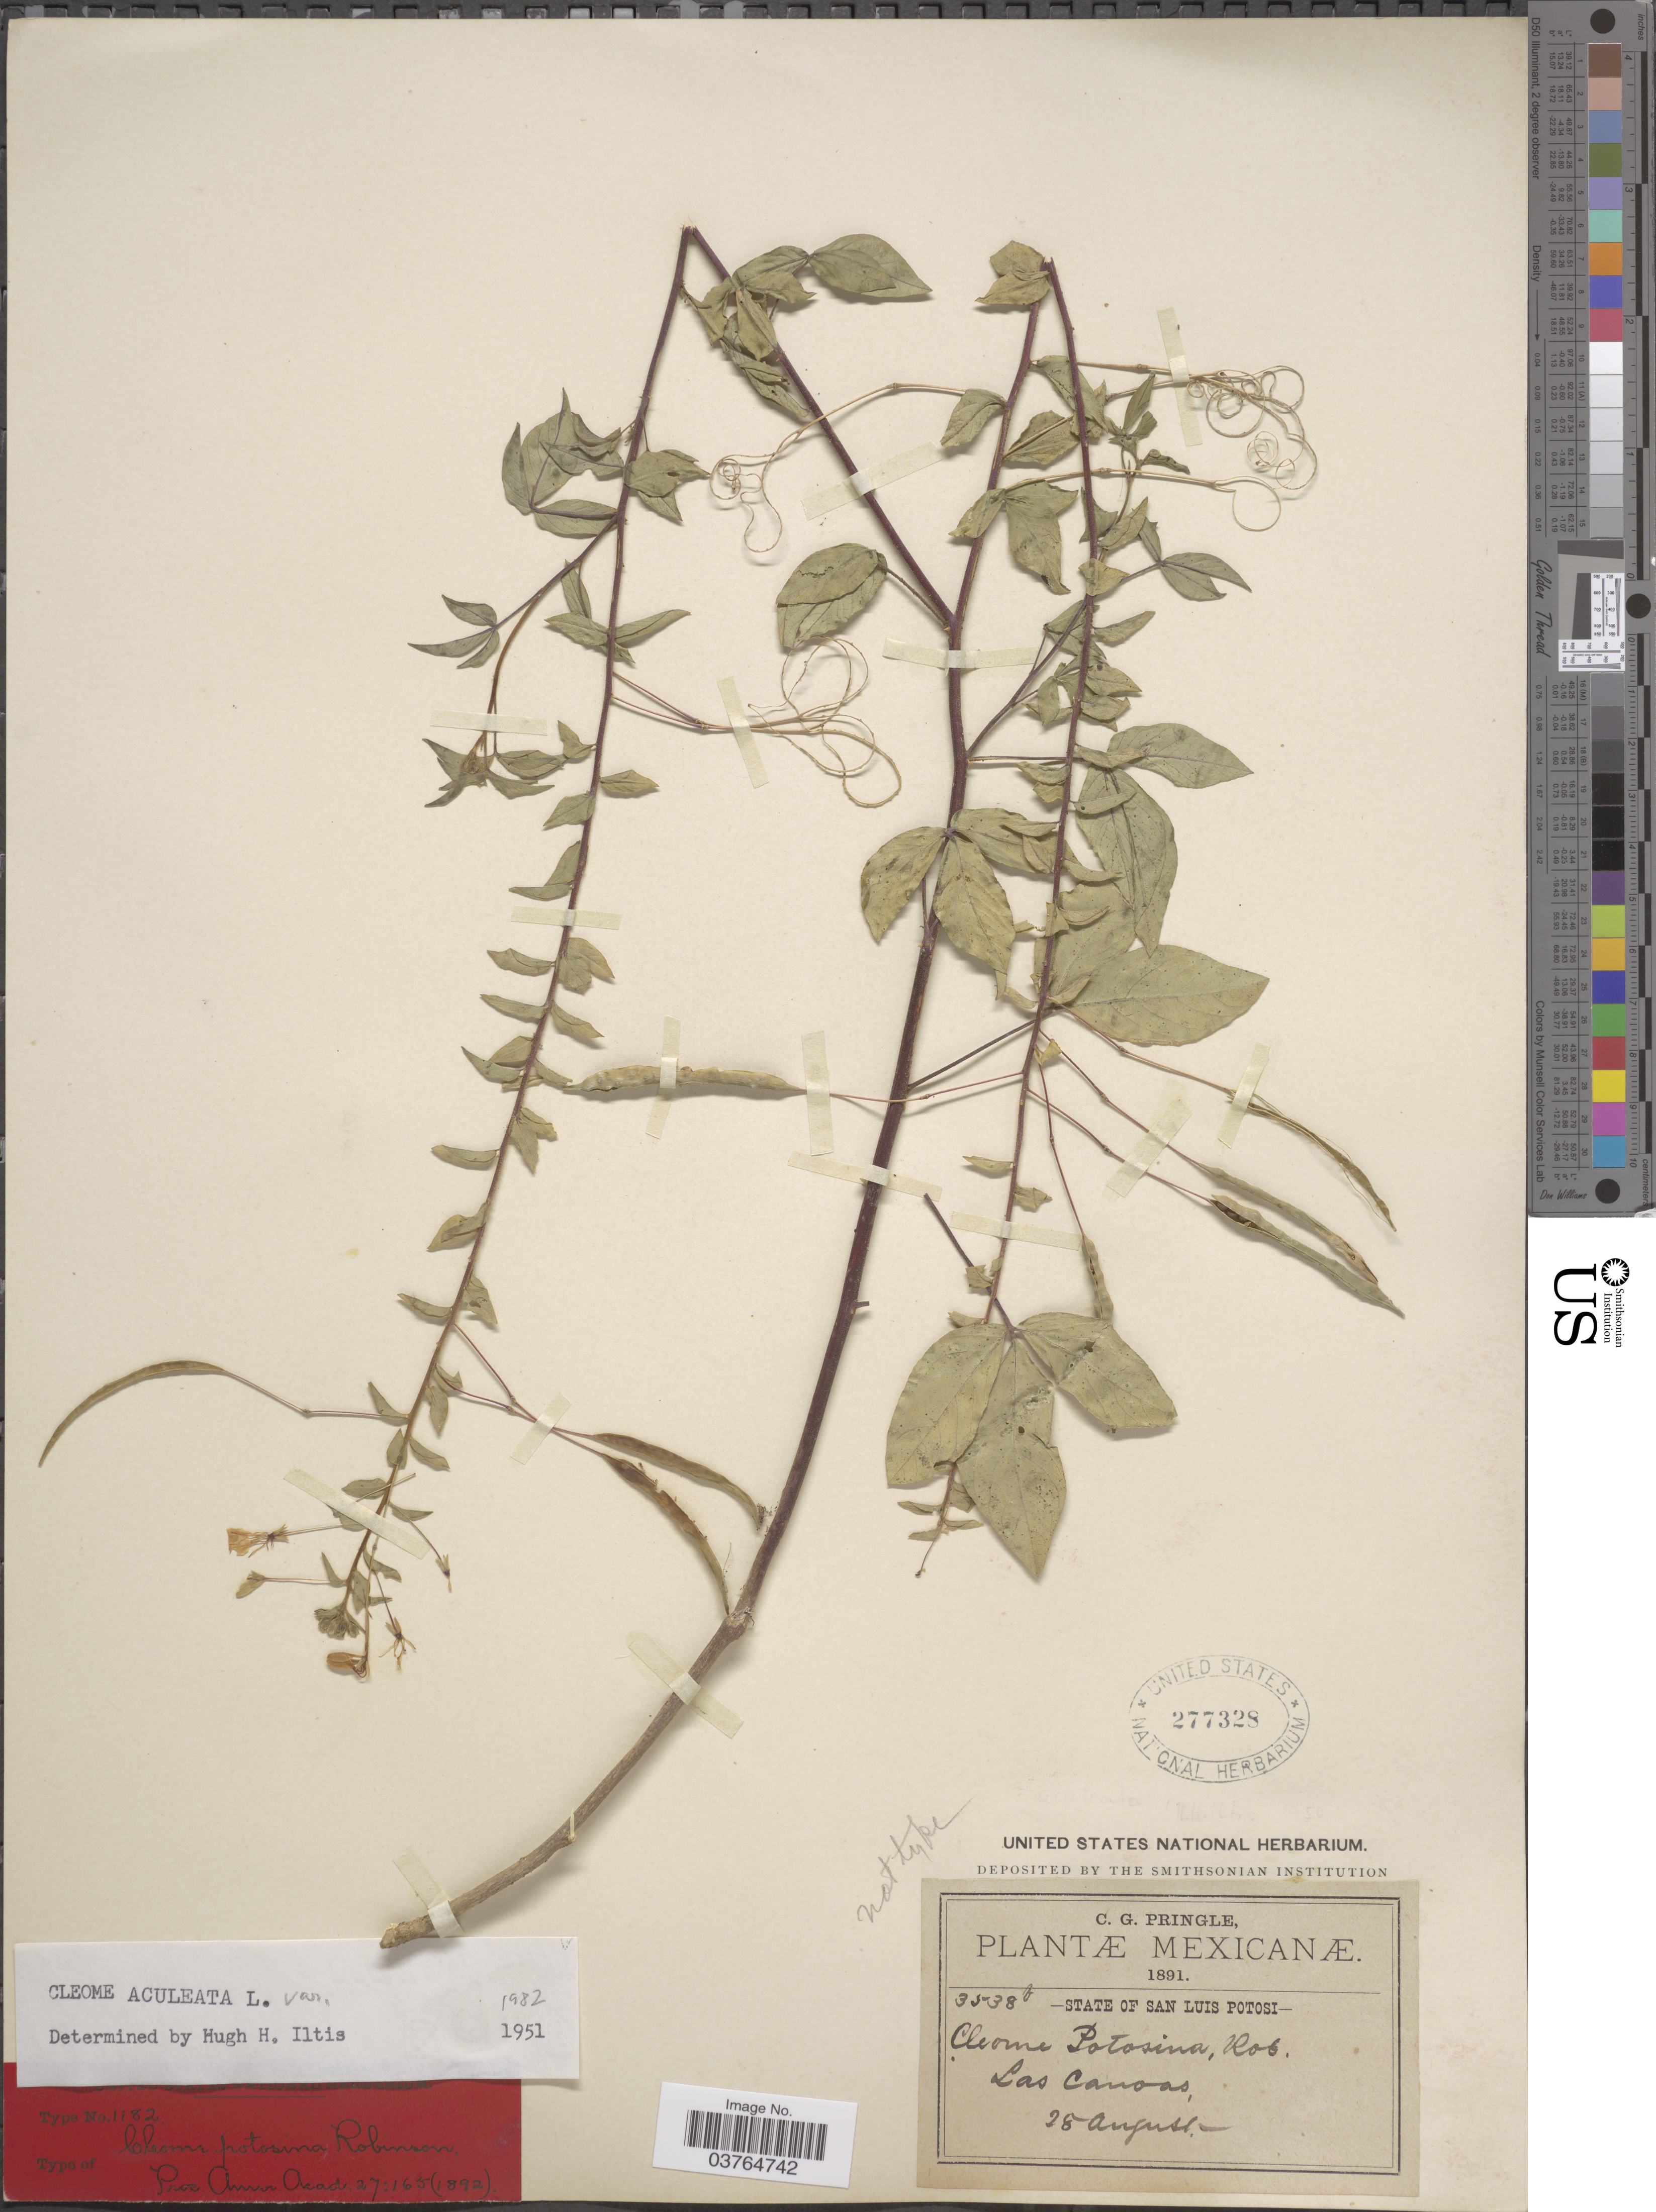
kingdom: Plantae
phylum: Tracheophyta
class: Magnoliopsida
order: Brassicales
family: Cleomaceae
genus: Tarenaya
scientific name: Tarenaya aculeata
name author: (L.) Soares Neto & Roalson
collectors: C. G. Pringle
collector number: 3538b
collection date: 1891-08-28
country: Mexico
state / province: San Luis Potosí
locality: Las Canoas.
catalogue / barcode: US 277328